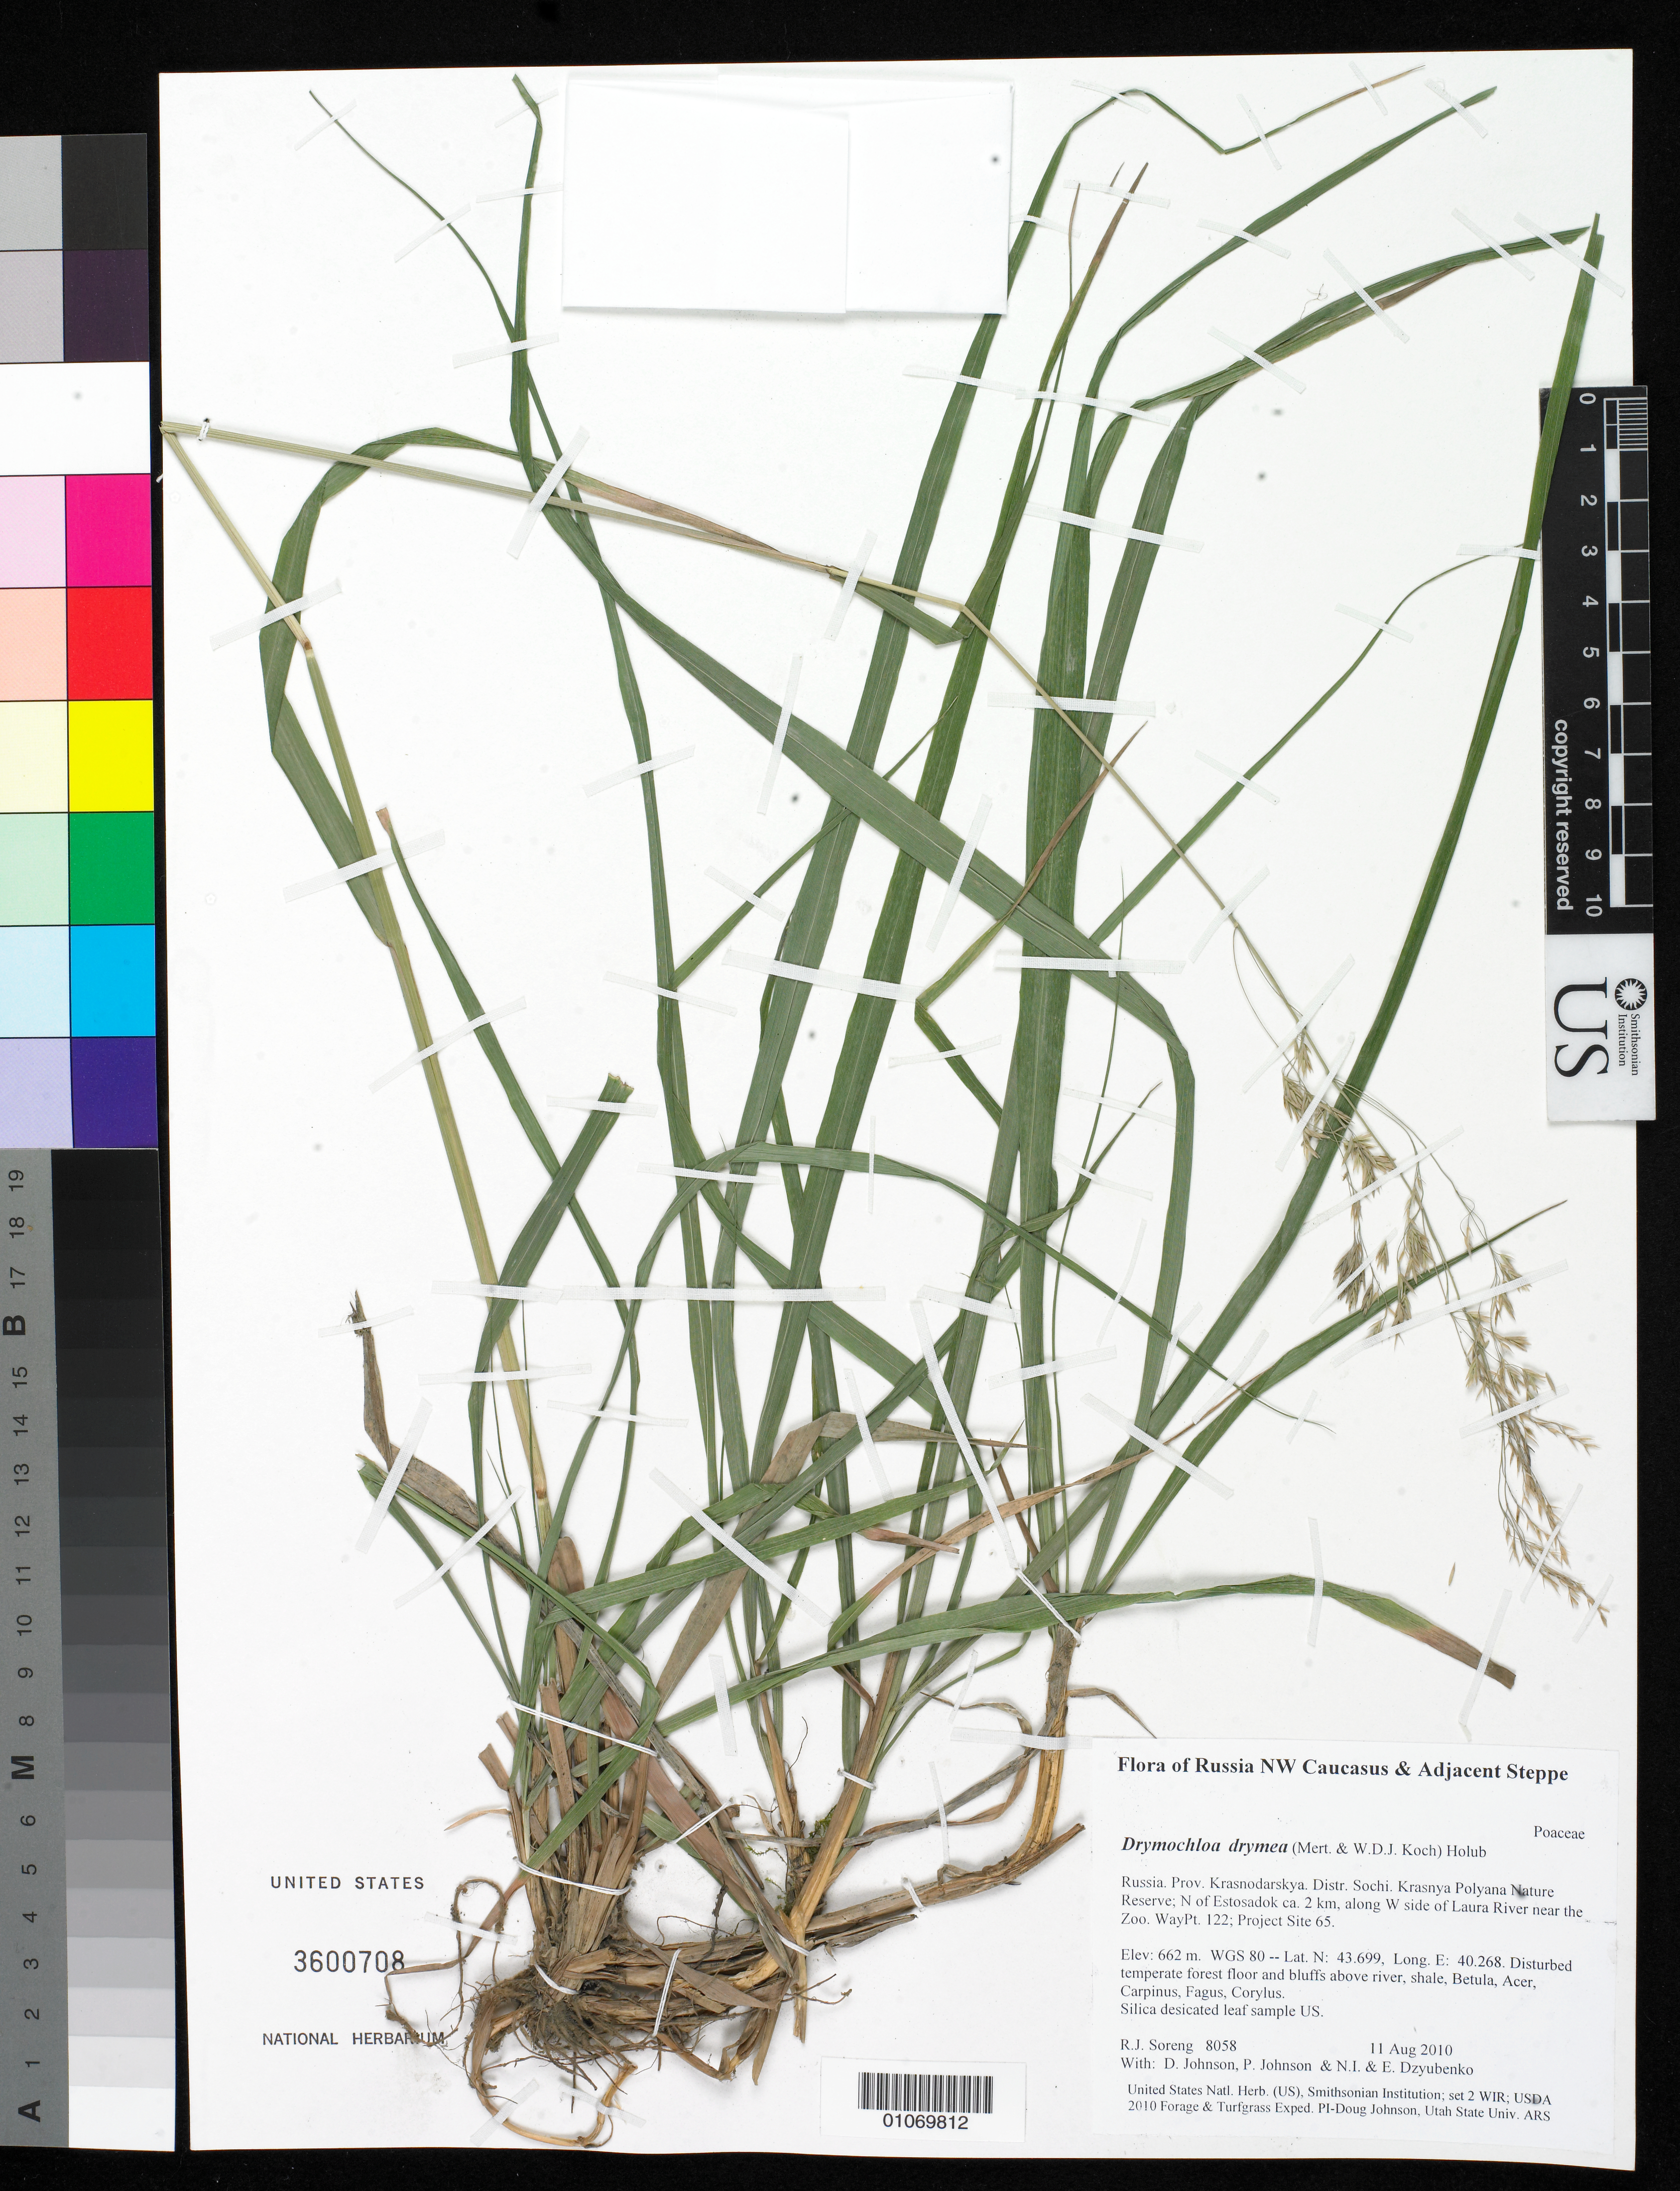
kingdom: Plantae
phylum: Tracheophyta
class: Liliopsida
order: Poales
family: Poaceae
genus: Drymochloa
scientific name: Drymochloa drymeja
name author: (Mert. & W.D.J. Koch) Holub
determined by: Soreng, Robert J., Research Associate (BOT), Smithsonian Institution - National Museum of Natural History (UNITED STATES)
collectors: R. J. Soreng, D. Johnson, P. Johnson, N. Dzyubenko & E. Dzyubenko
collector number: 8058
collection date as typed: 11 Aug 2010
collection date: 2010-08-11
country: Russian Federation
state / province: Krasnodar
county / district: Sochi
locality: Krasnya Polyana Nature Reserve; N of Estosadok ca. 2 km, along W side of Laura River near the Zoo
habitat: Disturbed temperate forest floor and bluffs above river, shale, Betula, Acer, Carpinus, Fagus, Corylus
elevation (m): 662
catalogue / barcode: US 3600708